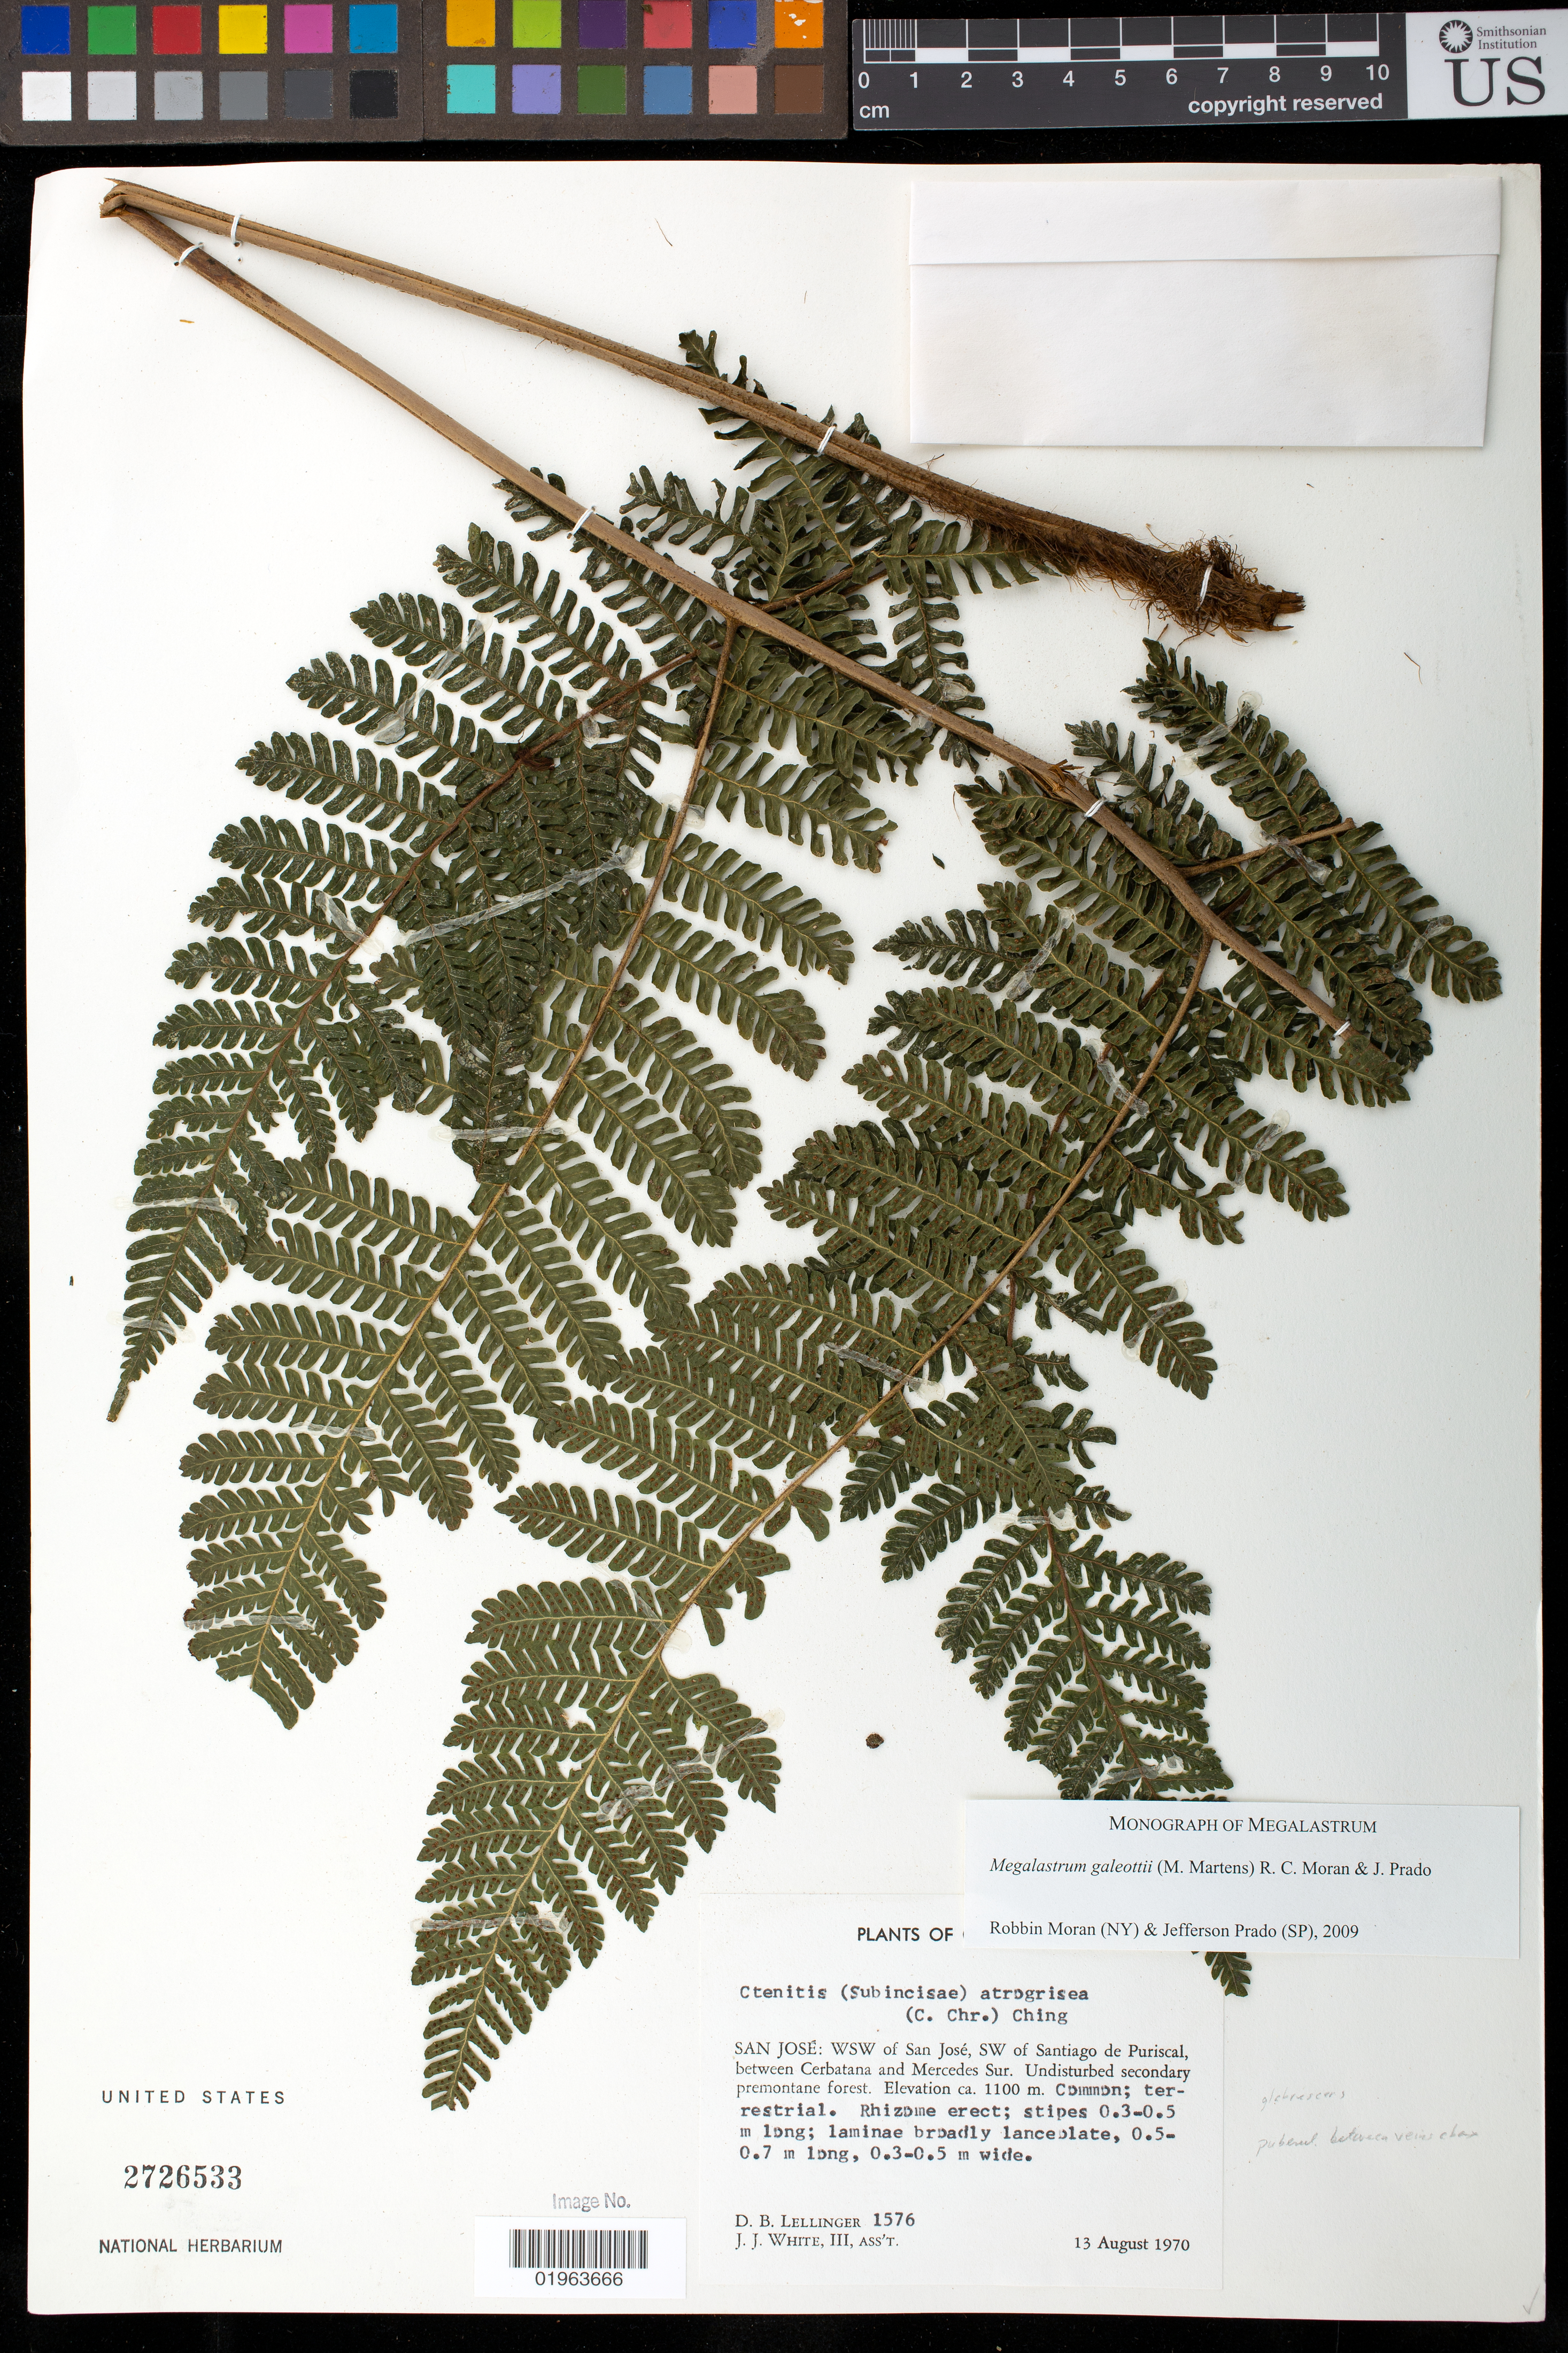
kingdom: Plantae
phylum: Tracheophyta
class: Polypodiopsida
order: Polypodiales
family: Dryopteridaceae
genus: Megalastrum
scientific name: Megalastrum galeottii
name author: (M. Martens) R.C. Moran & J. Prado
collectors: D. B. Lellinger & J. J. White III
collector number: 1576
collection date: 1970-08-13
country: Costa Rica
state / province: San José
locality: WSW of San Jose, SW of Santiago de Puriscal, between Cerbatana and Mercedes Sur. Undisturbed secondary premontane forest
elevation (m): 1100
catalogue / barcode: US 2726533